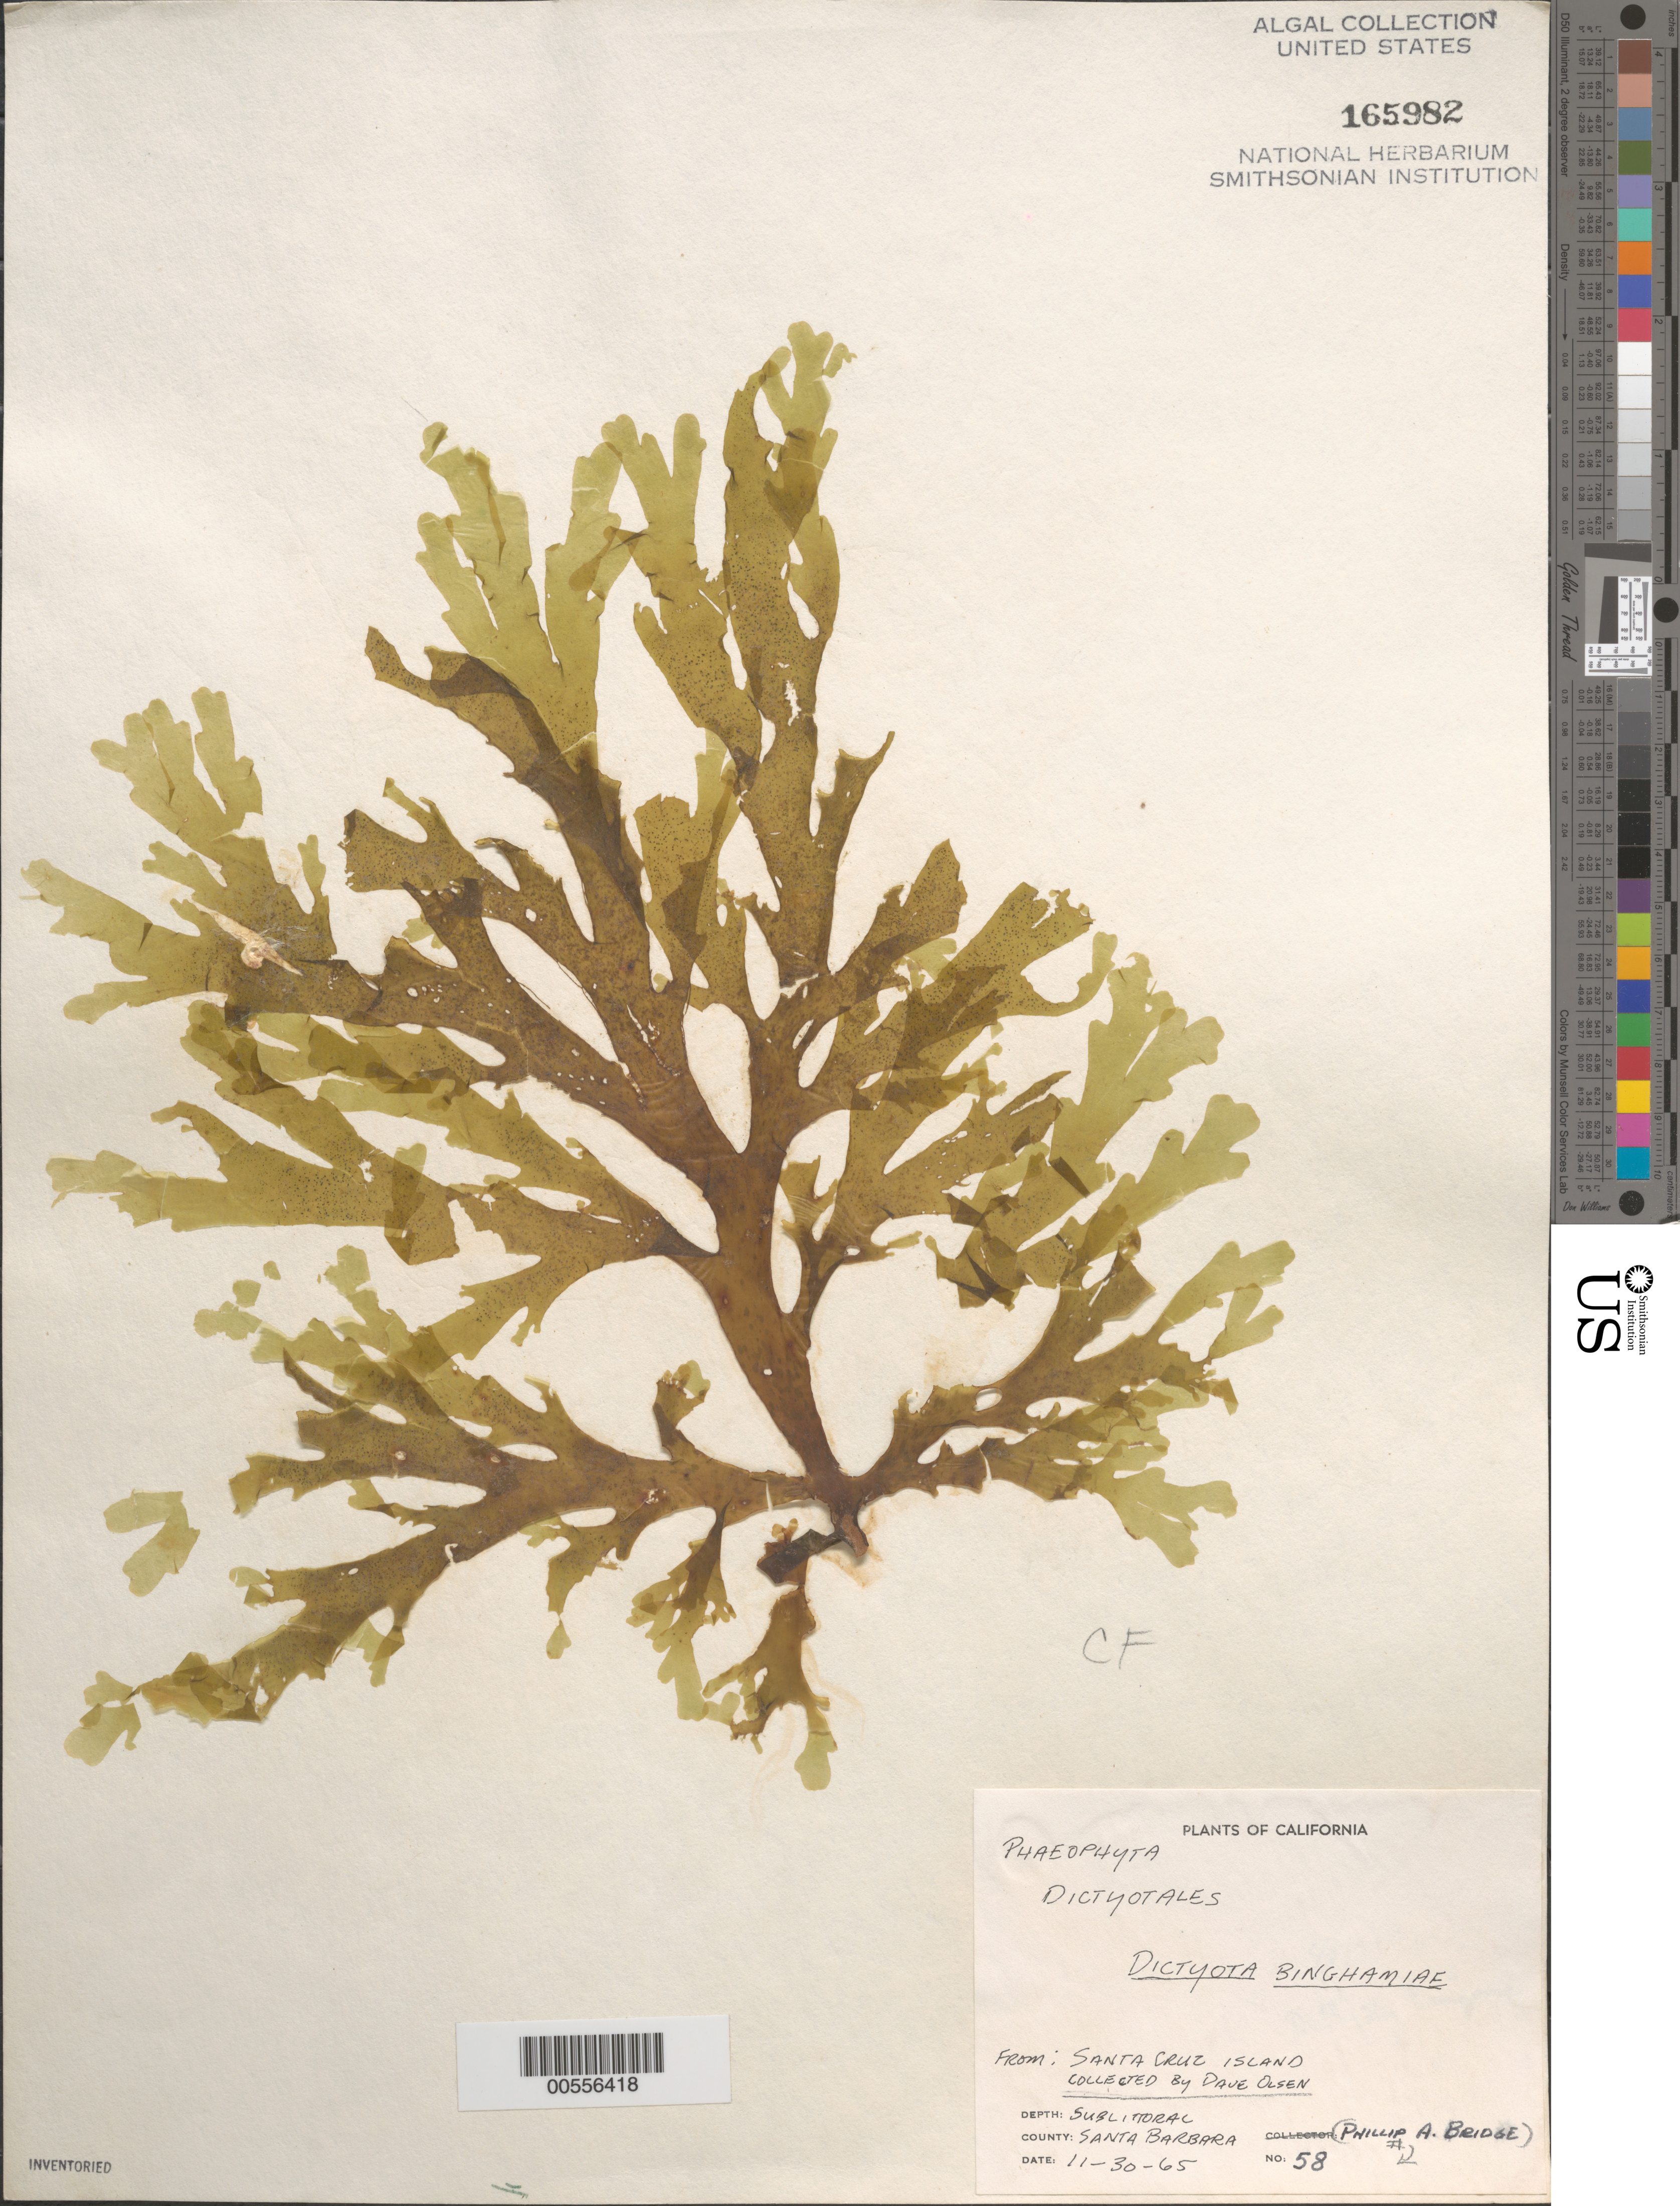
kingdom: Chromista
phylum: Ochrophyta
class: Phaeophyceae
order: Dictyotales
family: Dictyotaceae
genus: Dictyota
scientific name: Dictyota binghamiae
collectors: D. Olsen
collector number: Bridge 58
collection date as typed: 30 Nov 1965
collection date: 1965-11-30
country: United States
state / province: California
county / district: Santa Barbara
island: Santa Cruz Island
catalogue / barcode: US 165982